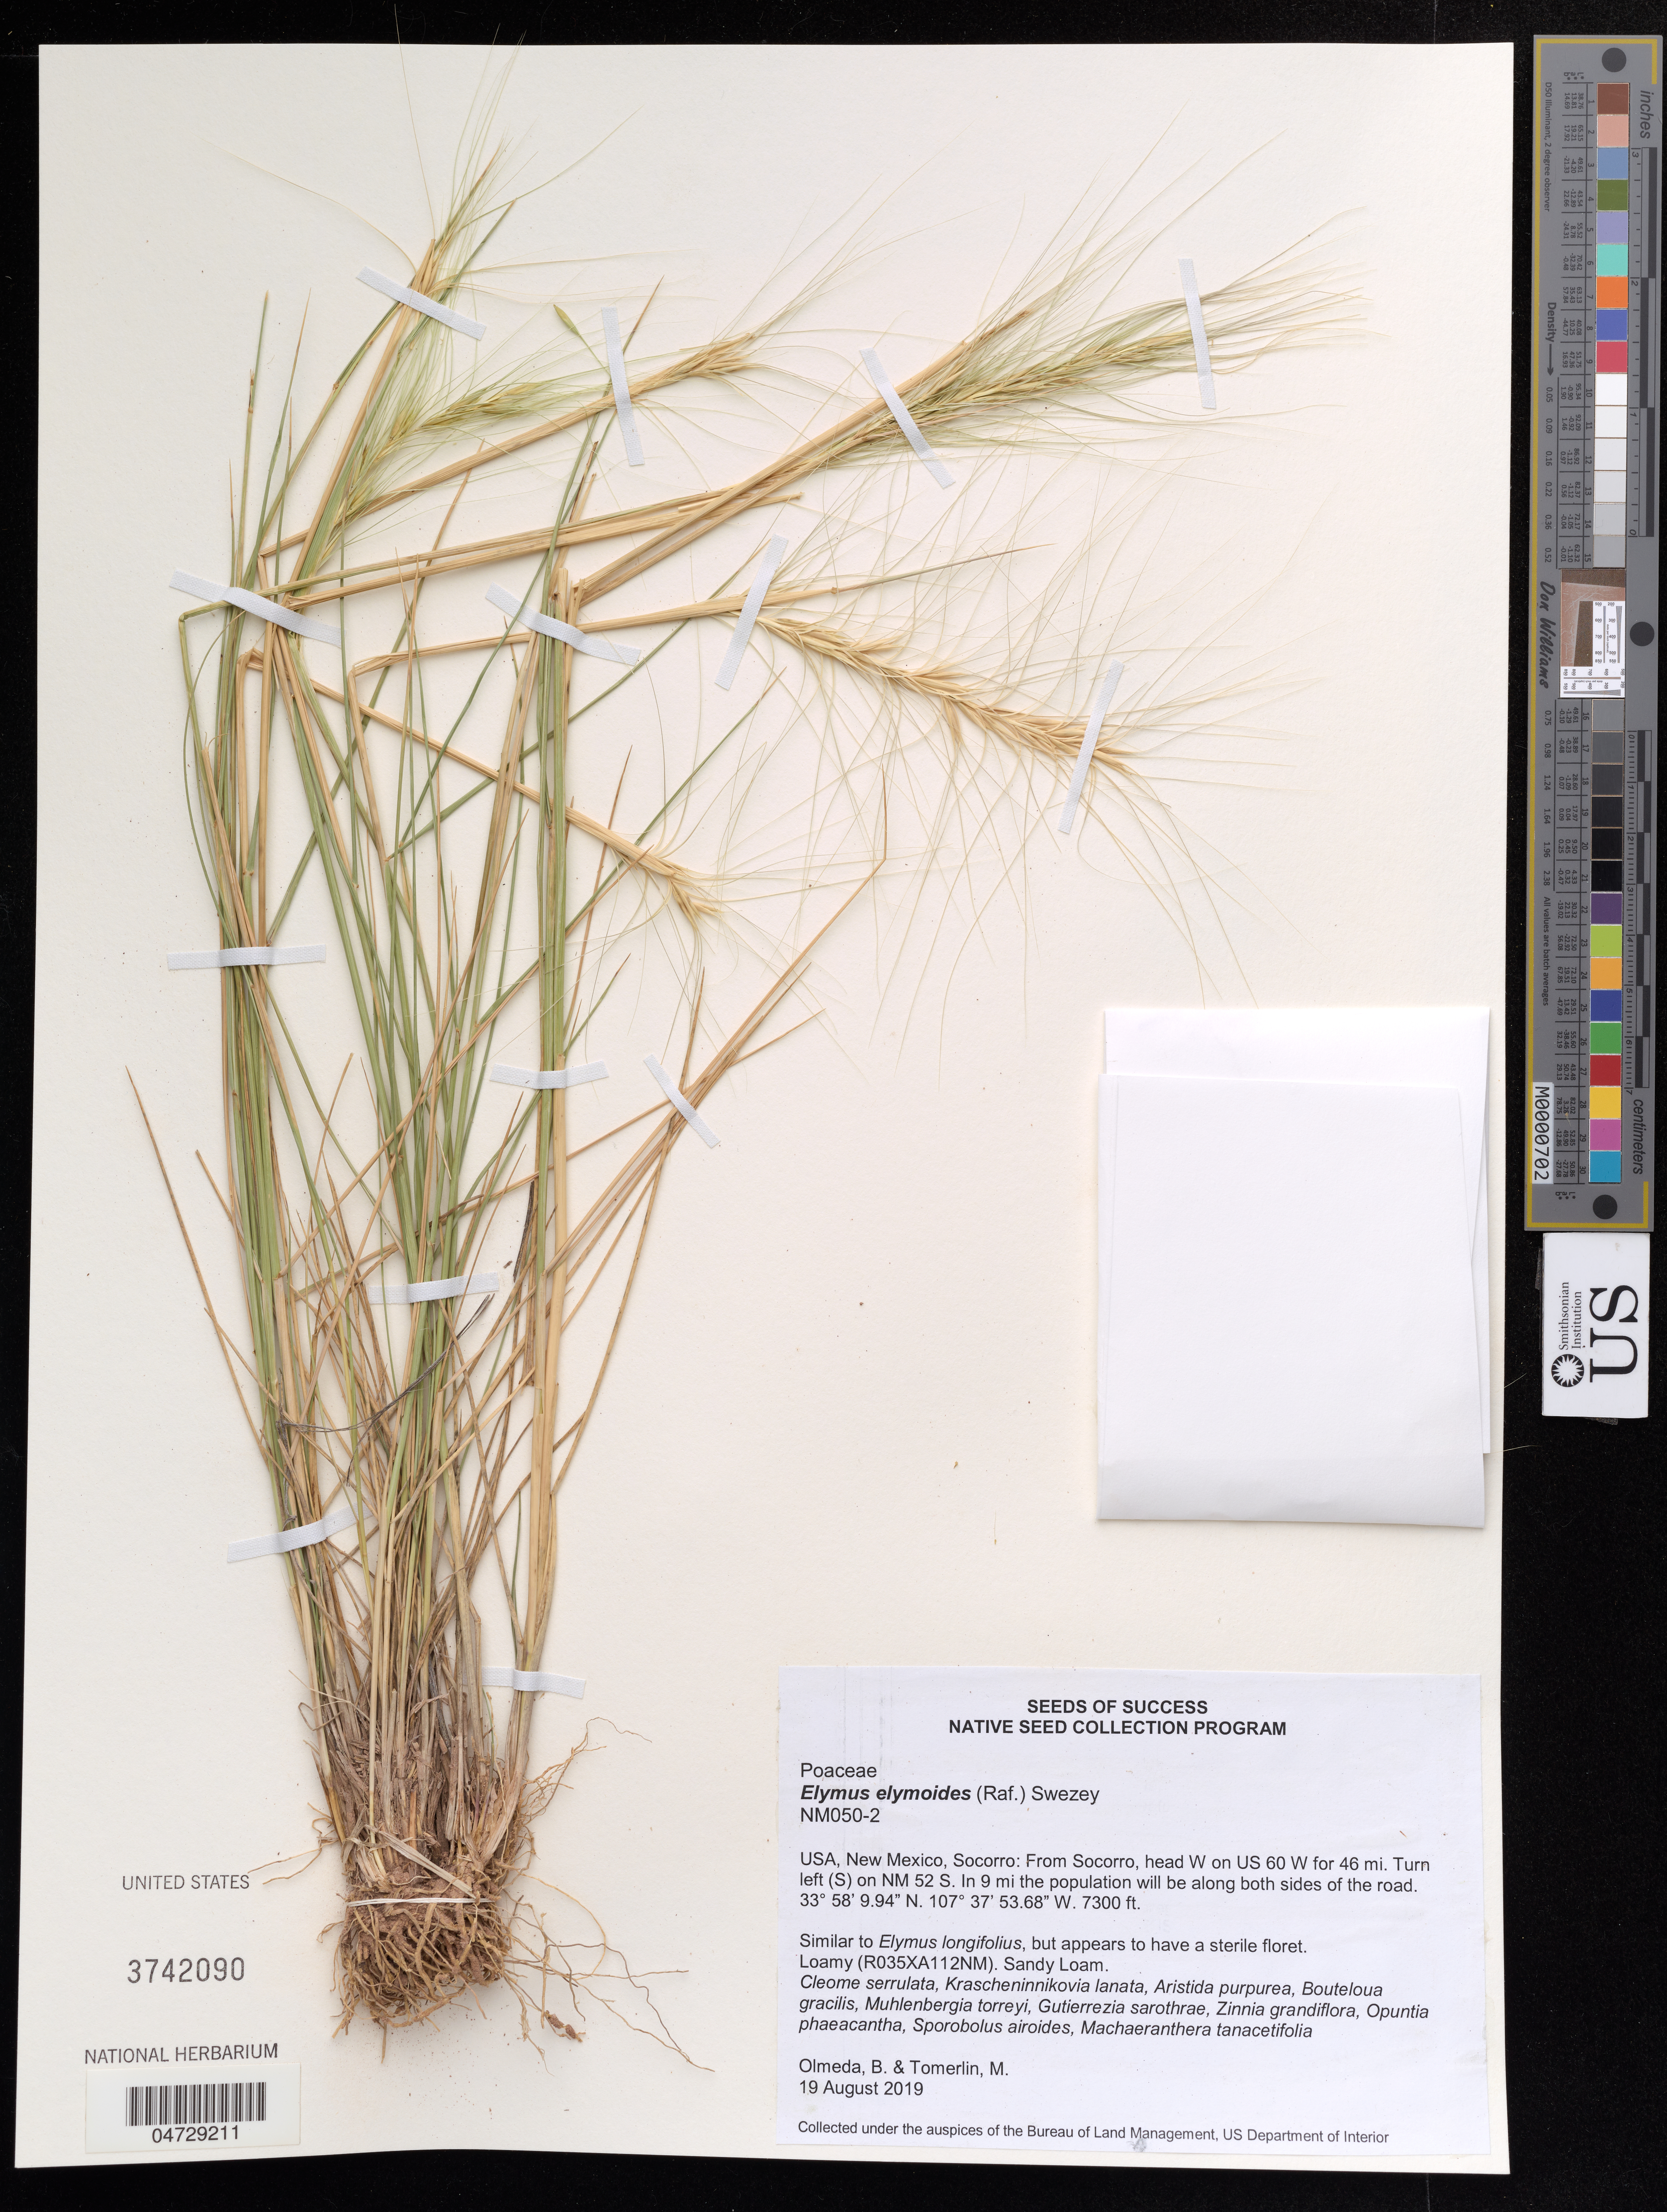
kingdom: Plantae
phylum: Tracheophyta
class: Liliopsida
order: Poales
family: Poaceae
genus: Elymus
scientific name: Elymus elymoides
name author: (Raf.) Swezey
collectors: B. Olmeda & M. Tomerlin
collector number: NM050-2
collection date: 2019-08-19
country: United States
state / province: New Mexico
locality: Socorro: From Socorro, head W on US 60 W for 46 mi. Turn left (S) on NM 52 S, In 9 mi the population will be along both sides of the road.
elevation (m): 2225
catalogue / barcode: US 3742090